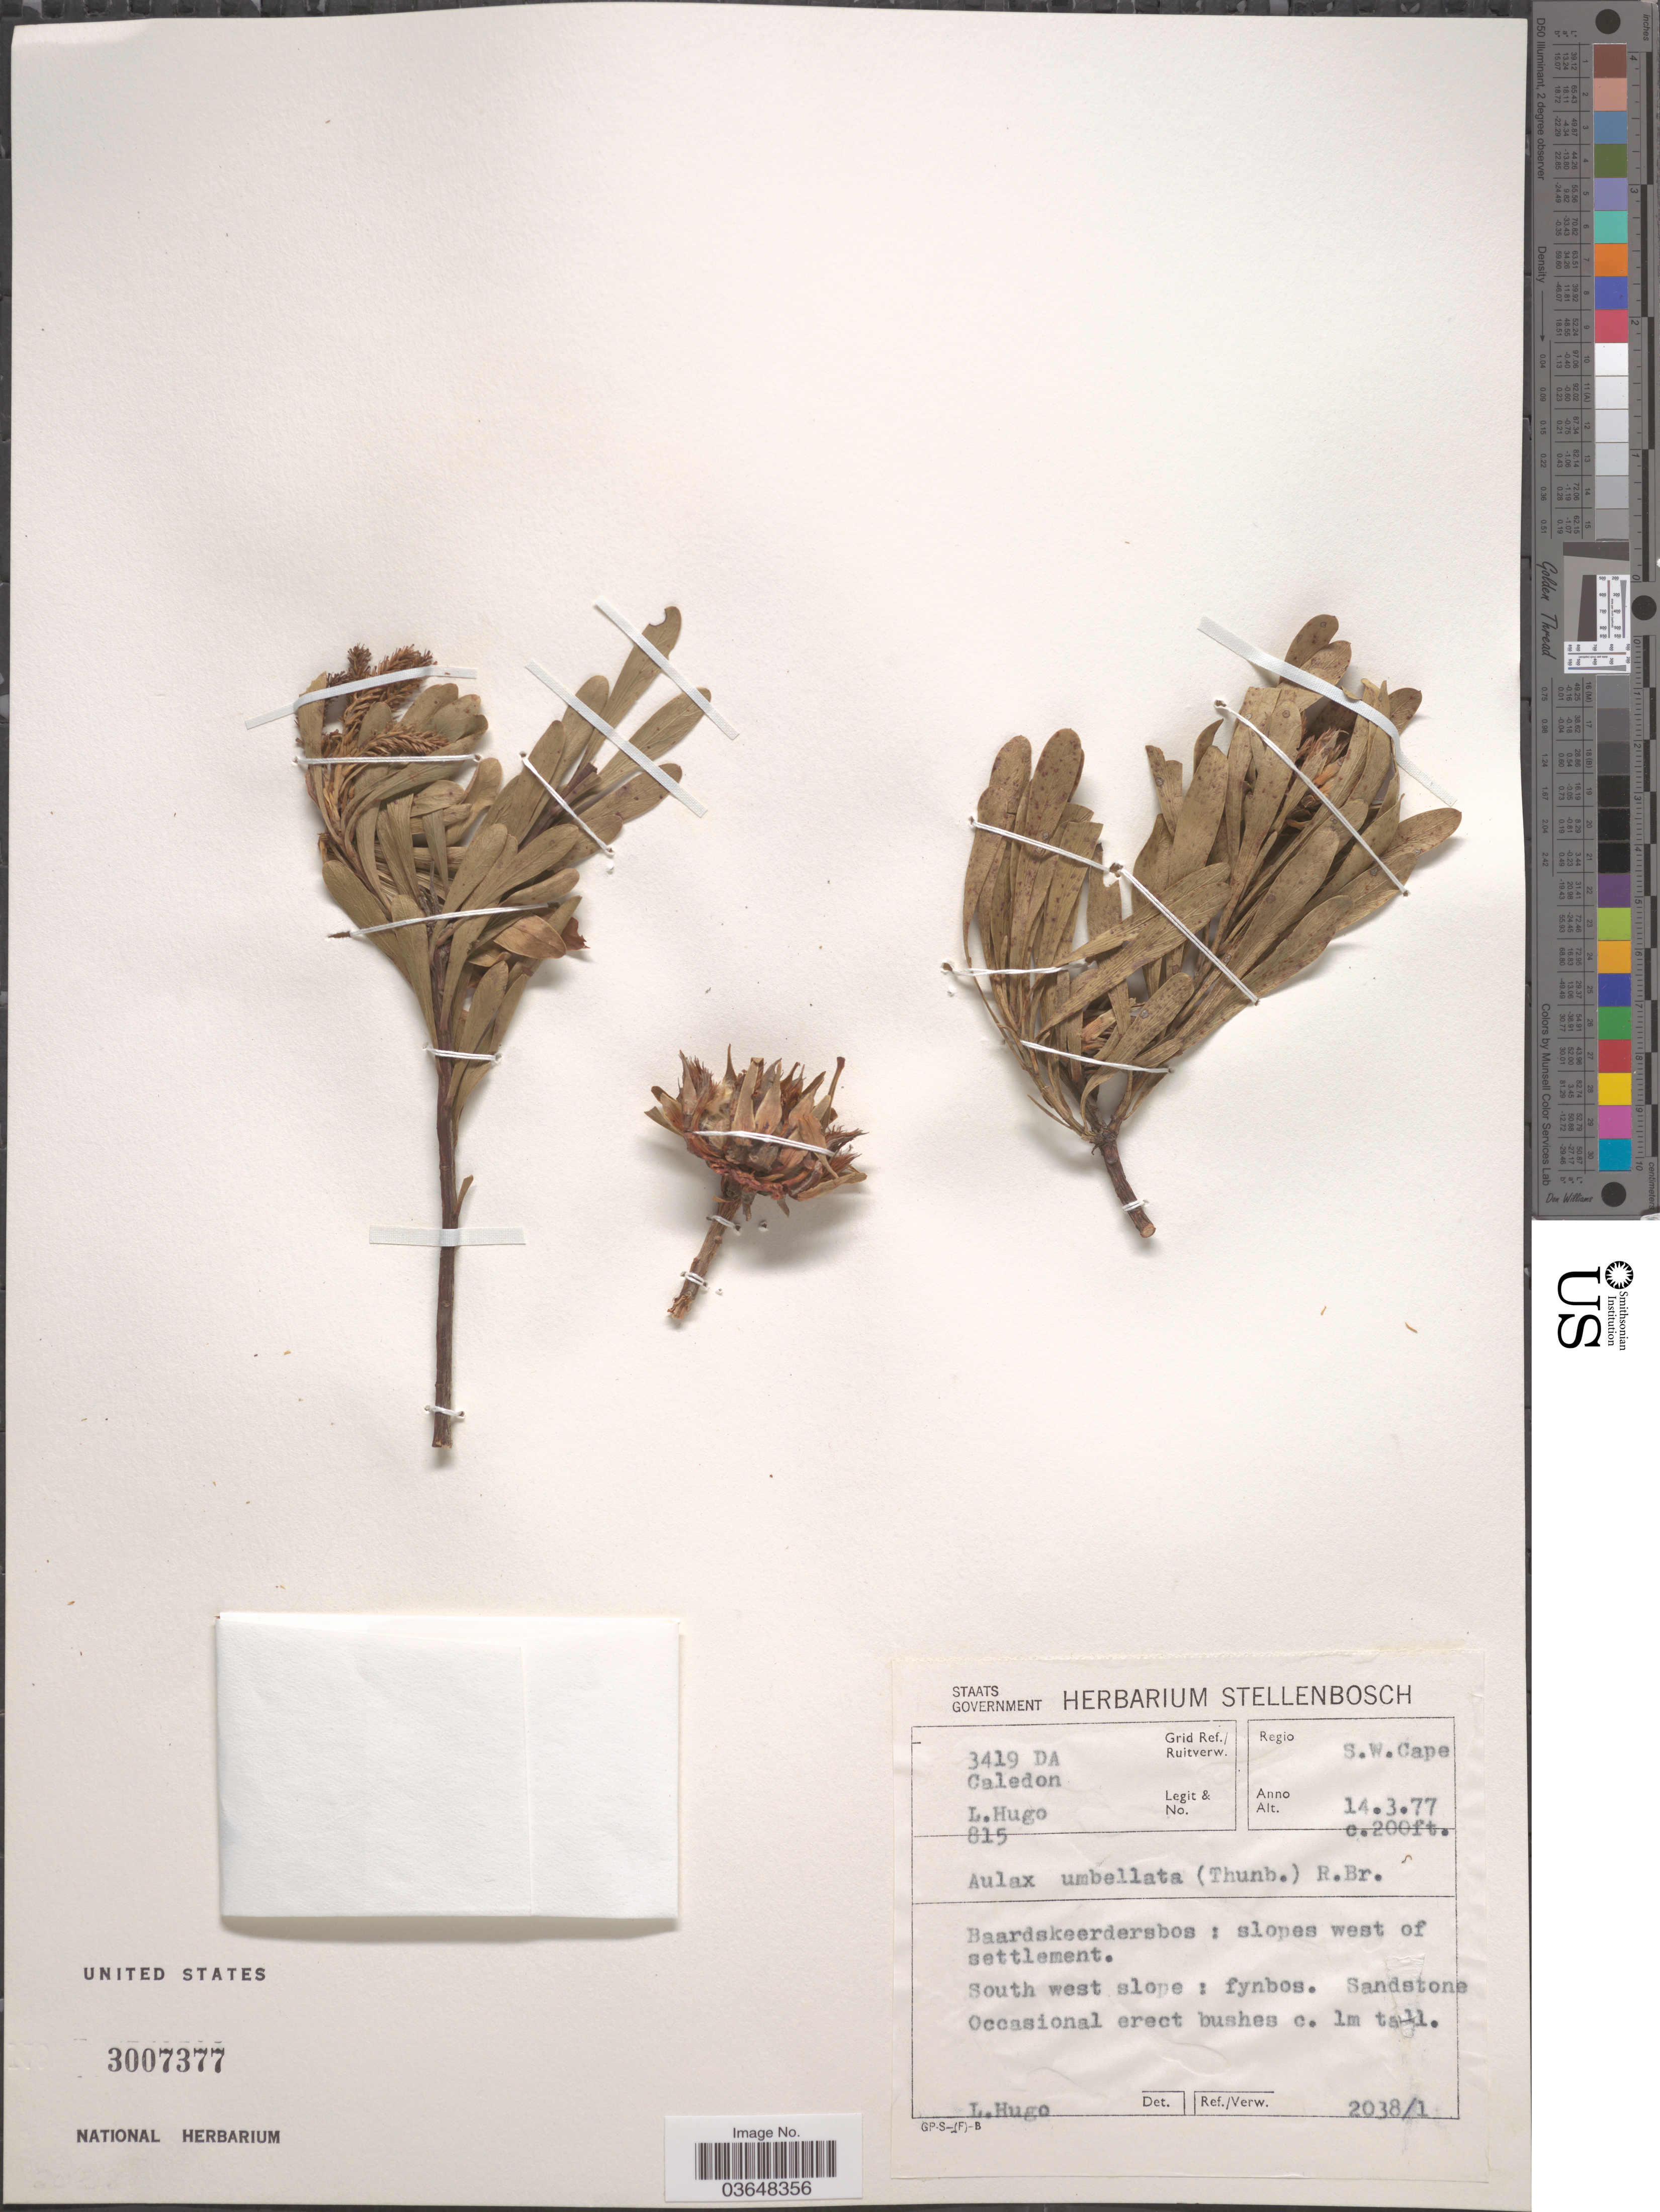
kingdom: Plantae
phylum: Tracheophyta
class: Magnoliopsida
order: Proteales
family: Proteaceae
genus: Aulax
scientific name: Aulax umbellata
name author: R. Br.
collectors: L. Hugo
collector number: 815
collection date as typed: Transcribed d/m/y: 14/3/77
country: South Africa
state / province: Western Cape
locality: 3419 DA Caledon Grid Ref./Ruitverw., Regio S.W. Cape. Baardskeerdersbos: slopes west of settlement.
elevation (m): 61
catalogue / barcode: US 3007377